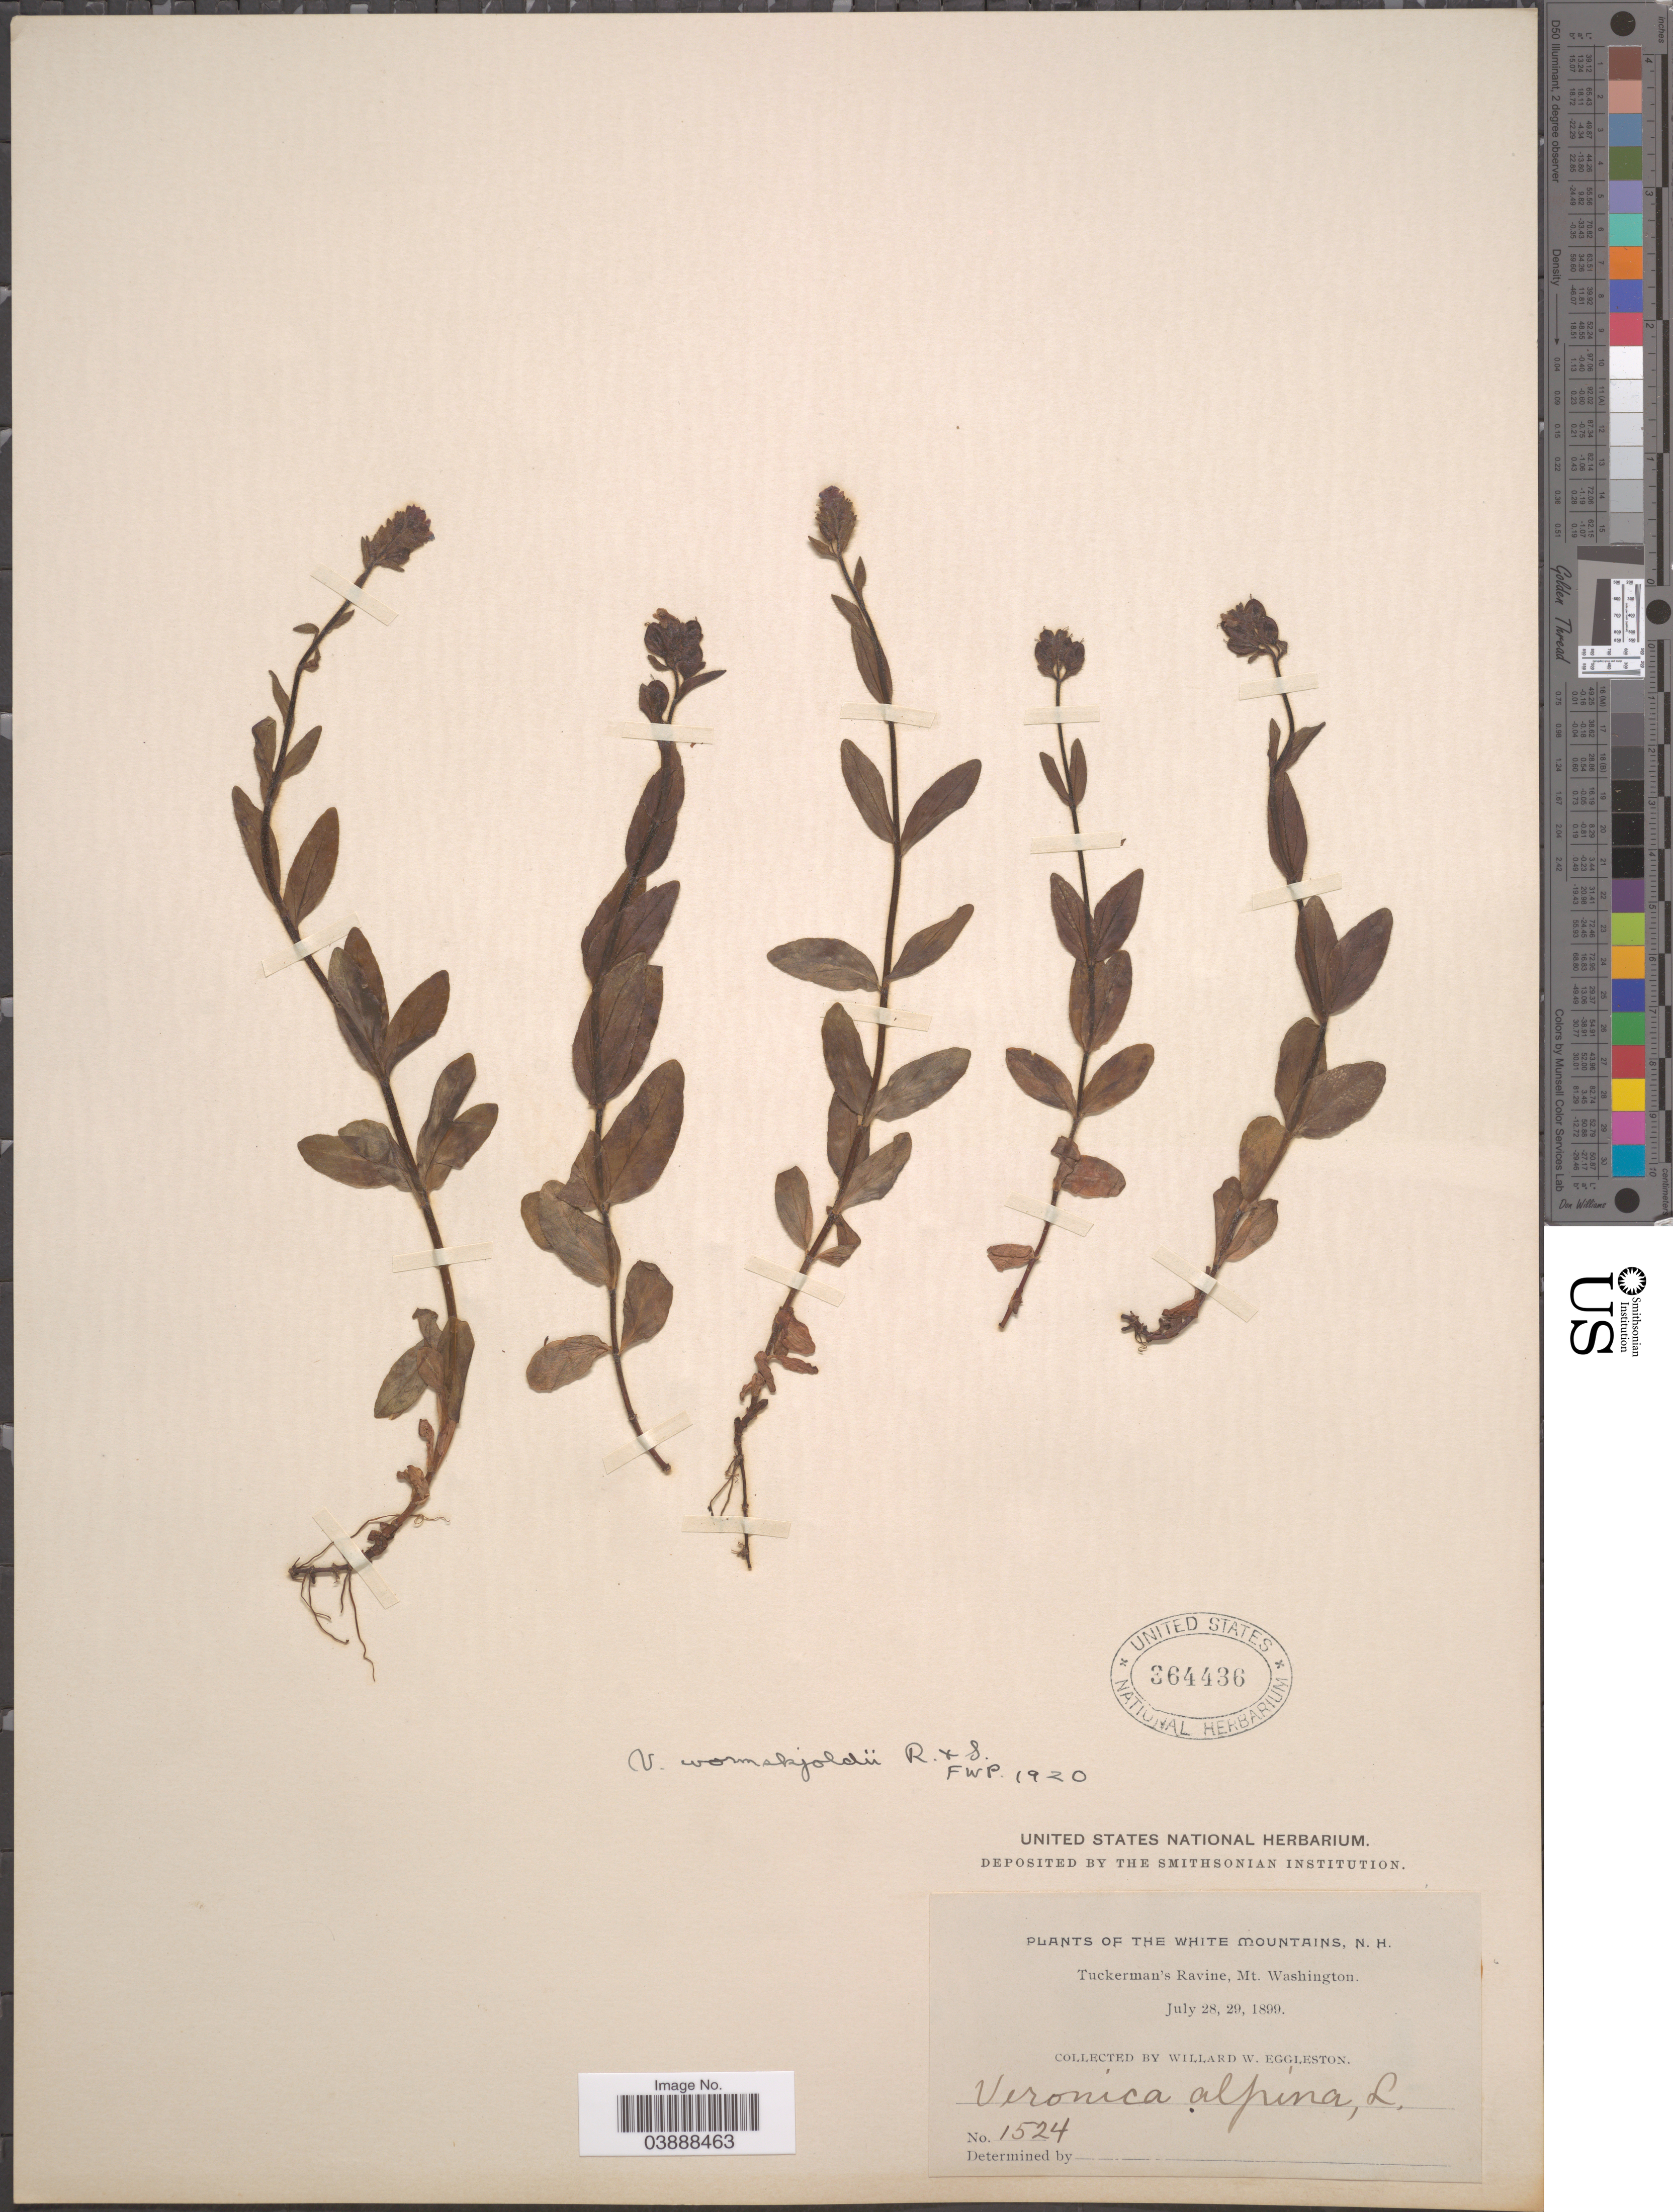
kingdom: Plantae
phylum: Tracheophyta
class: Magnoliopsida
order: Lamiales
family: Plantaginaceae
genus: Veronica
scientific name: Veronica wormskjoldii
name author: Roem. & Schult.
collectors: W. W. Eggleston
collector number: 1524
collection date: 1899-07-28/1899-07-29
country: United States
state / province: New Hampshire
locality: The White Mountains. Tuckerman's Ravine, Mt. Washington.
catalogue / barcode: US 364436